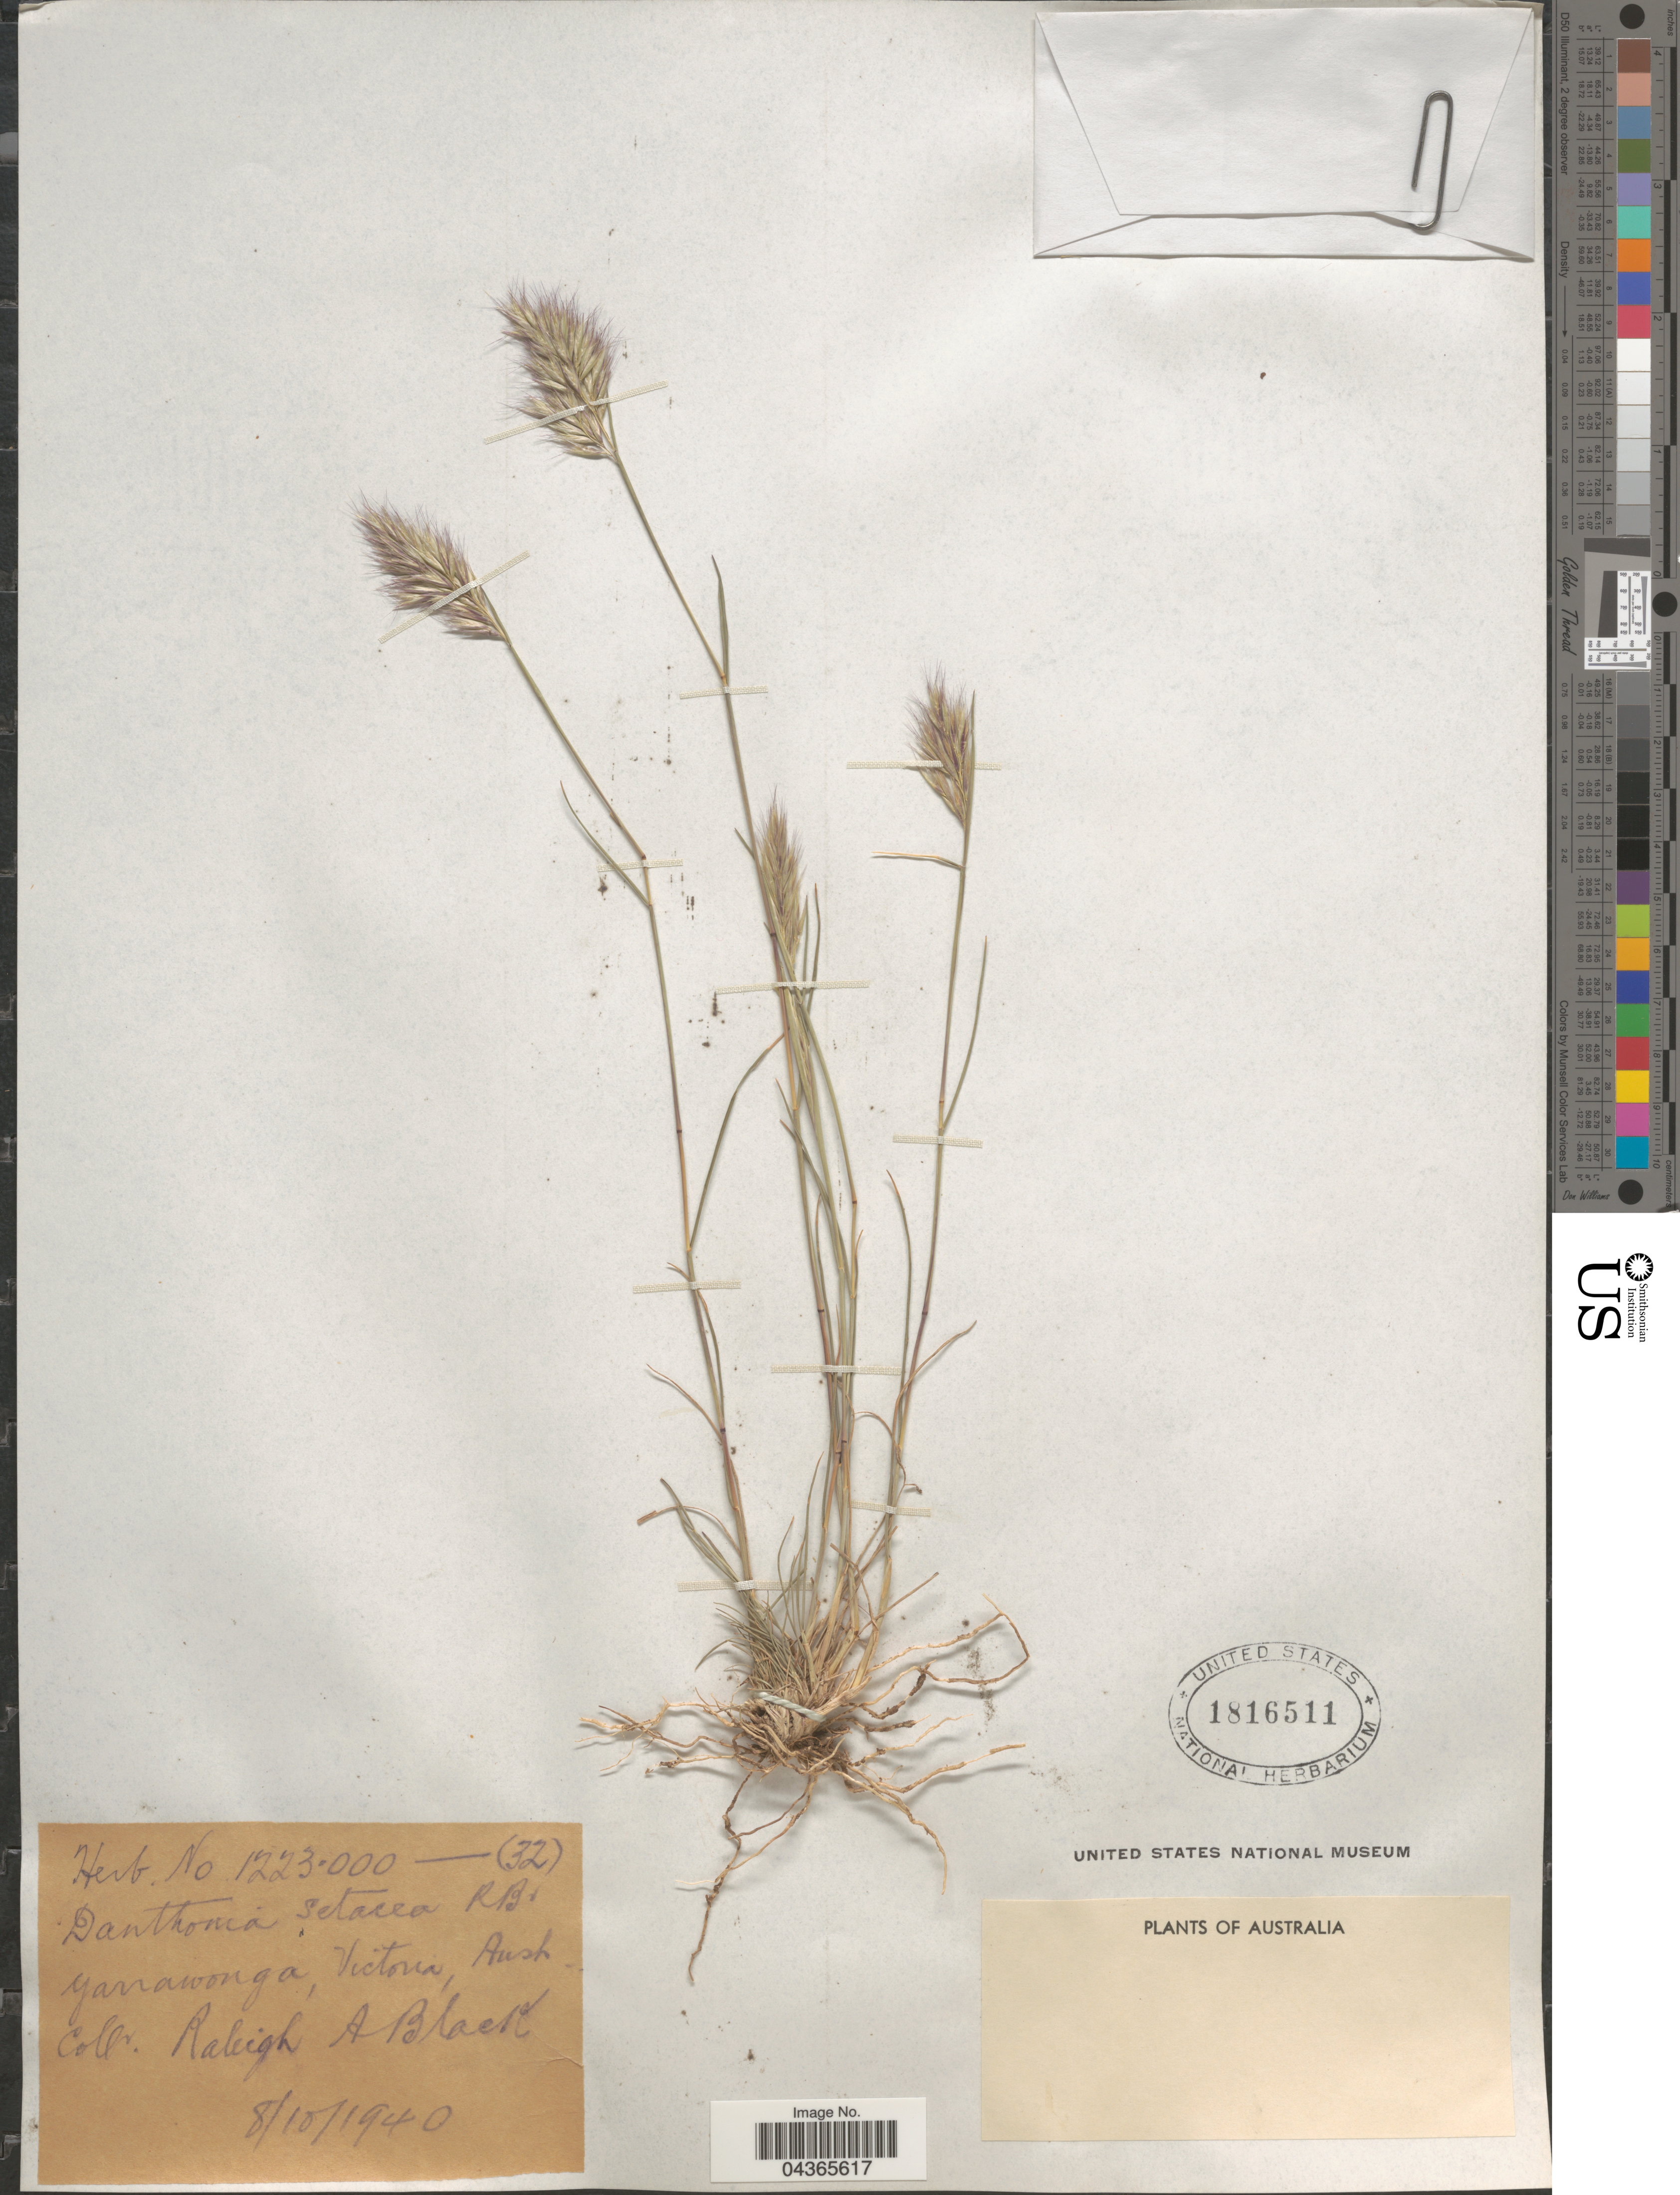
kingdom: Plantae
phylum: Tracheophyta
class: Liliopsida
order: Poales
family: Poaceae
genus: Rytidosperma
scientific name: Rytidosperma setaceum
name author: (R. Br.) Connor & Edgar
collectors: R. A. Black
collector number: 1223000-(32)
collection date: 1940-10-08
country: Australia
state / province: Victoria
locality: Yarrawonga, Victoria.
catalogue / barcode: US 1816511